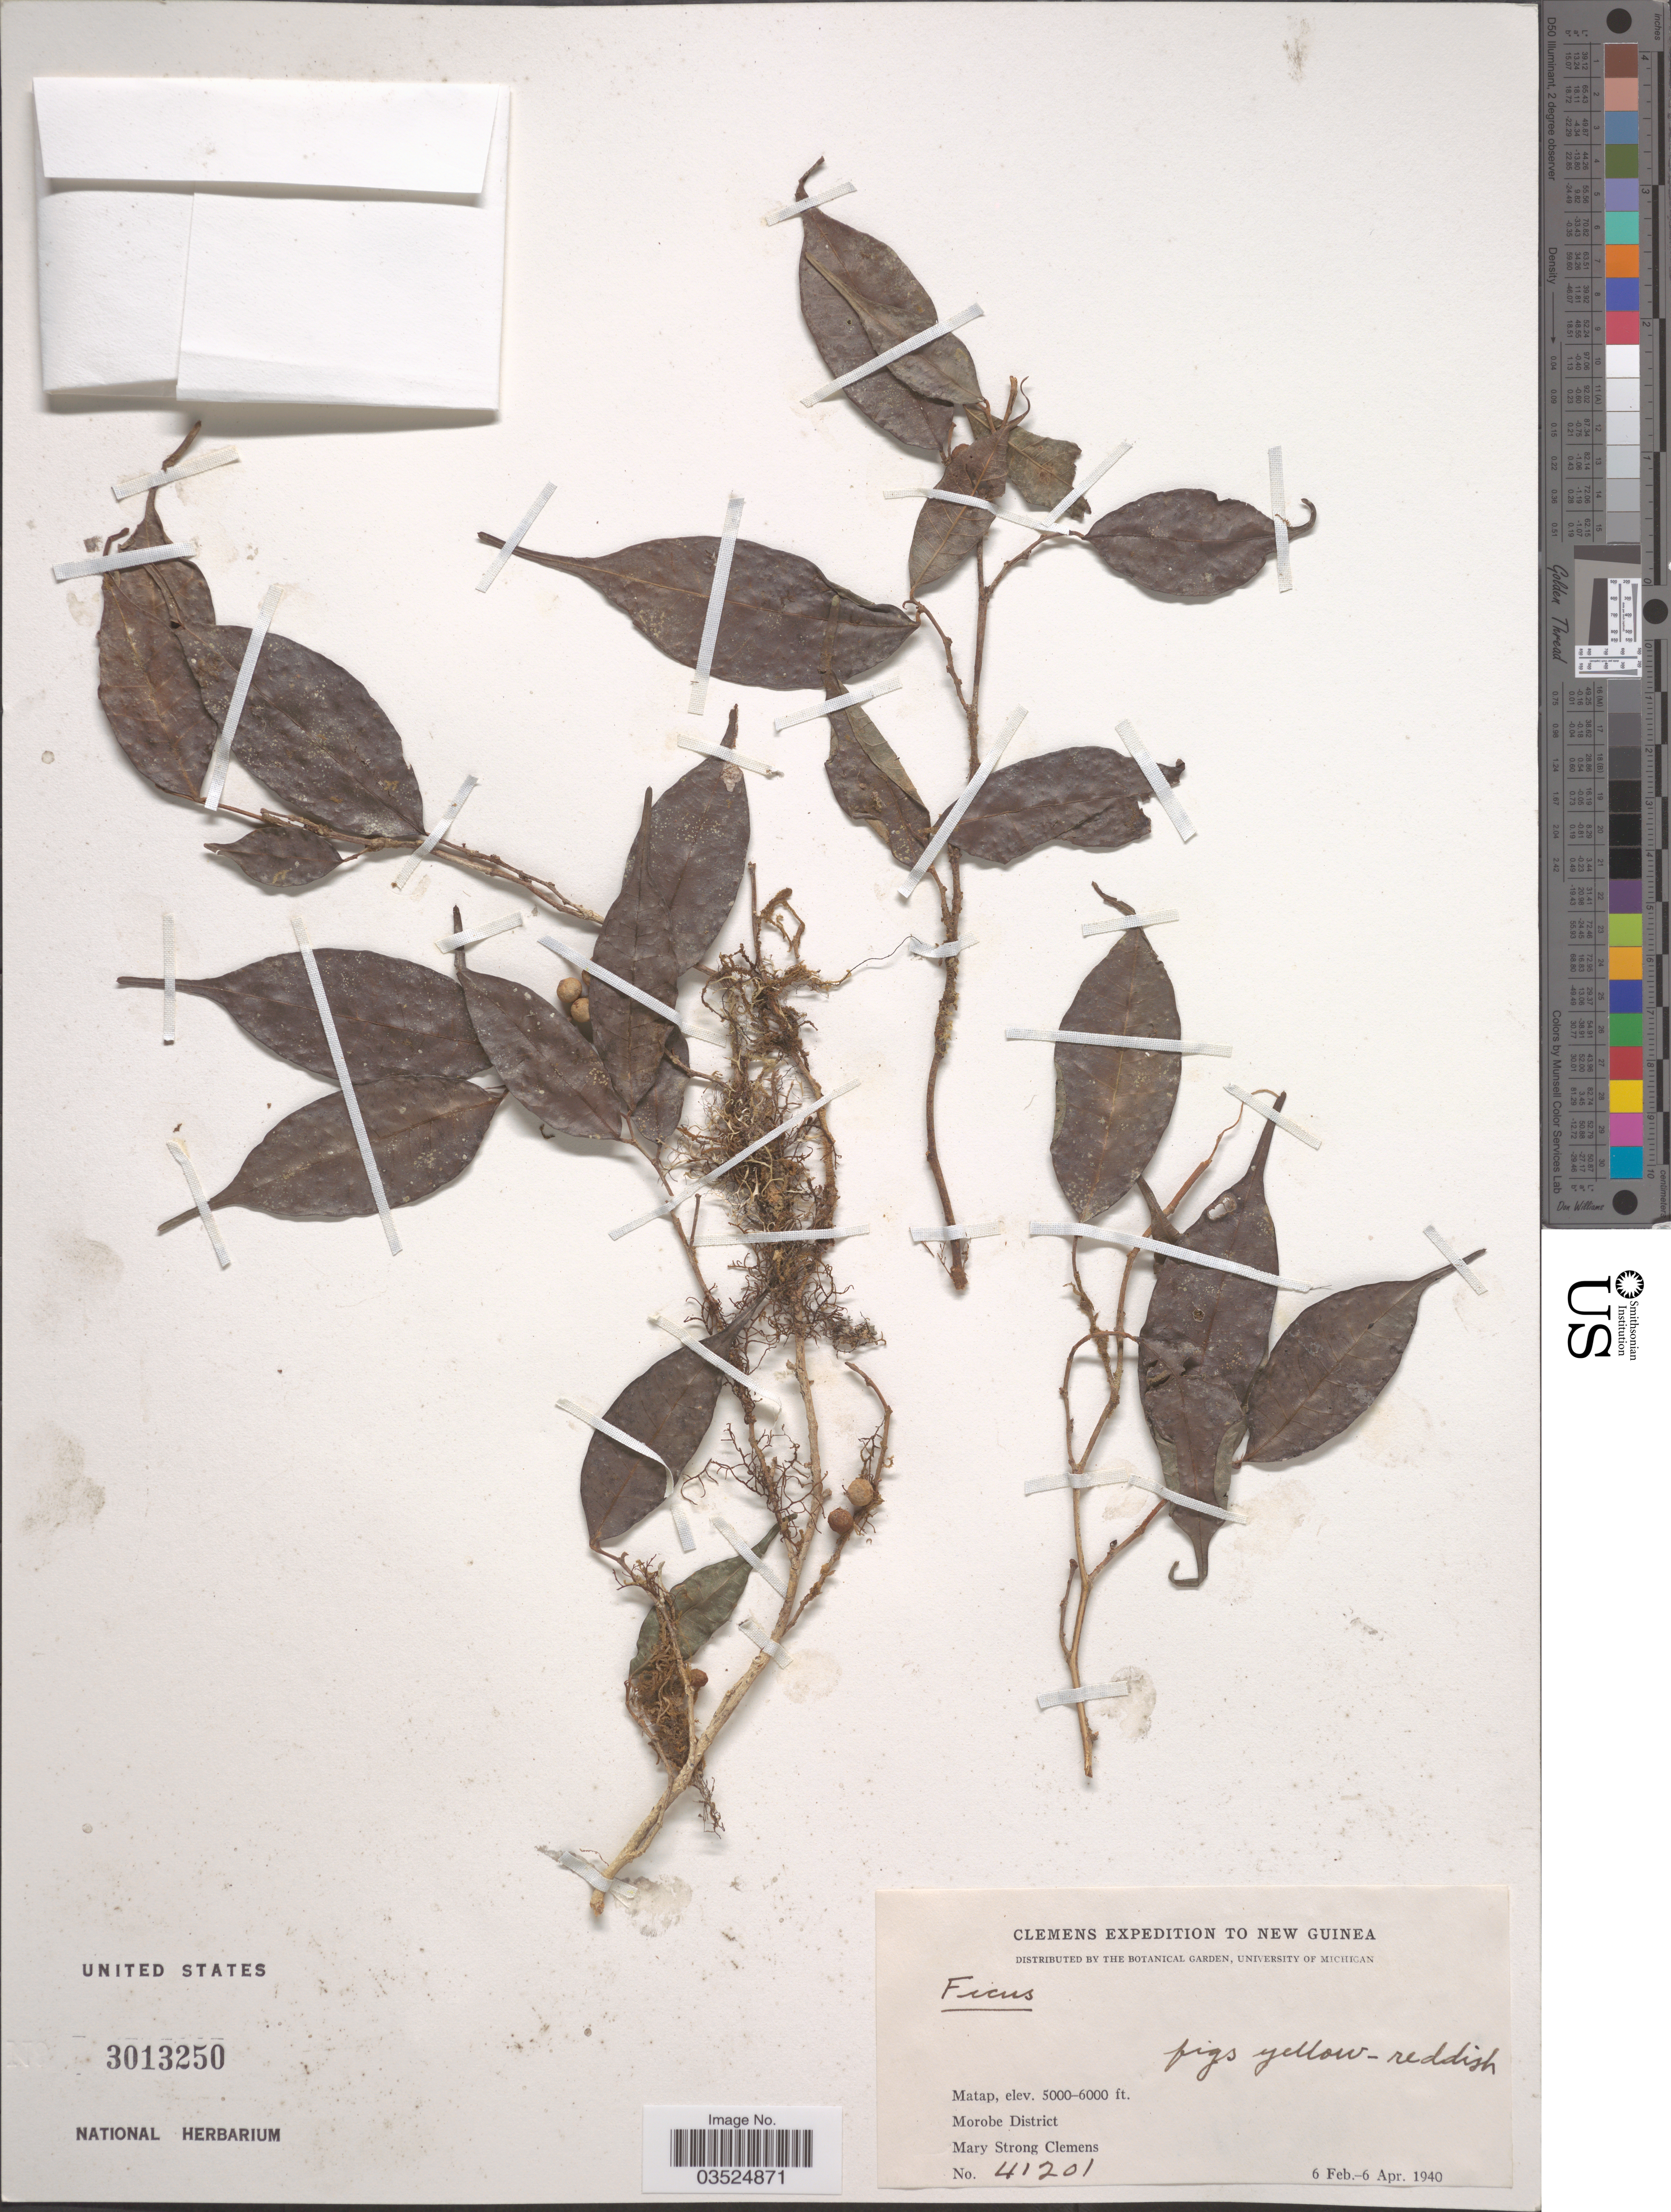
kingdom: Plantae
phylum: Tracheophyta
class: Magnoliopsida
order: Rosales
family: Moraceae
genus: Ficus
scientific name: Ficus sp.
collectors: M. S. Clemens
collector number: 41201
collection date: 1940-02-06/1940-04-06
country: Papua New Guinea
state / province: Morobe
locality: New Guinea. Matap, Morobe District.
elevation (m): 1524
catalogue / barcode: US 3013250